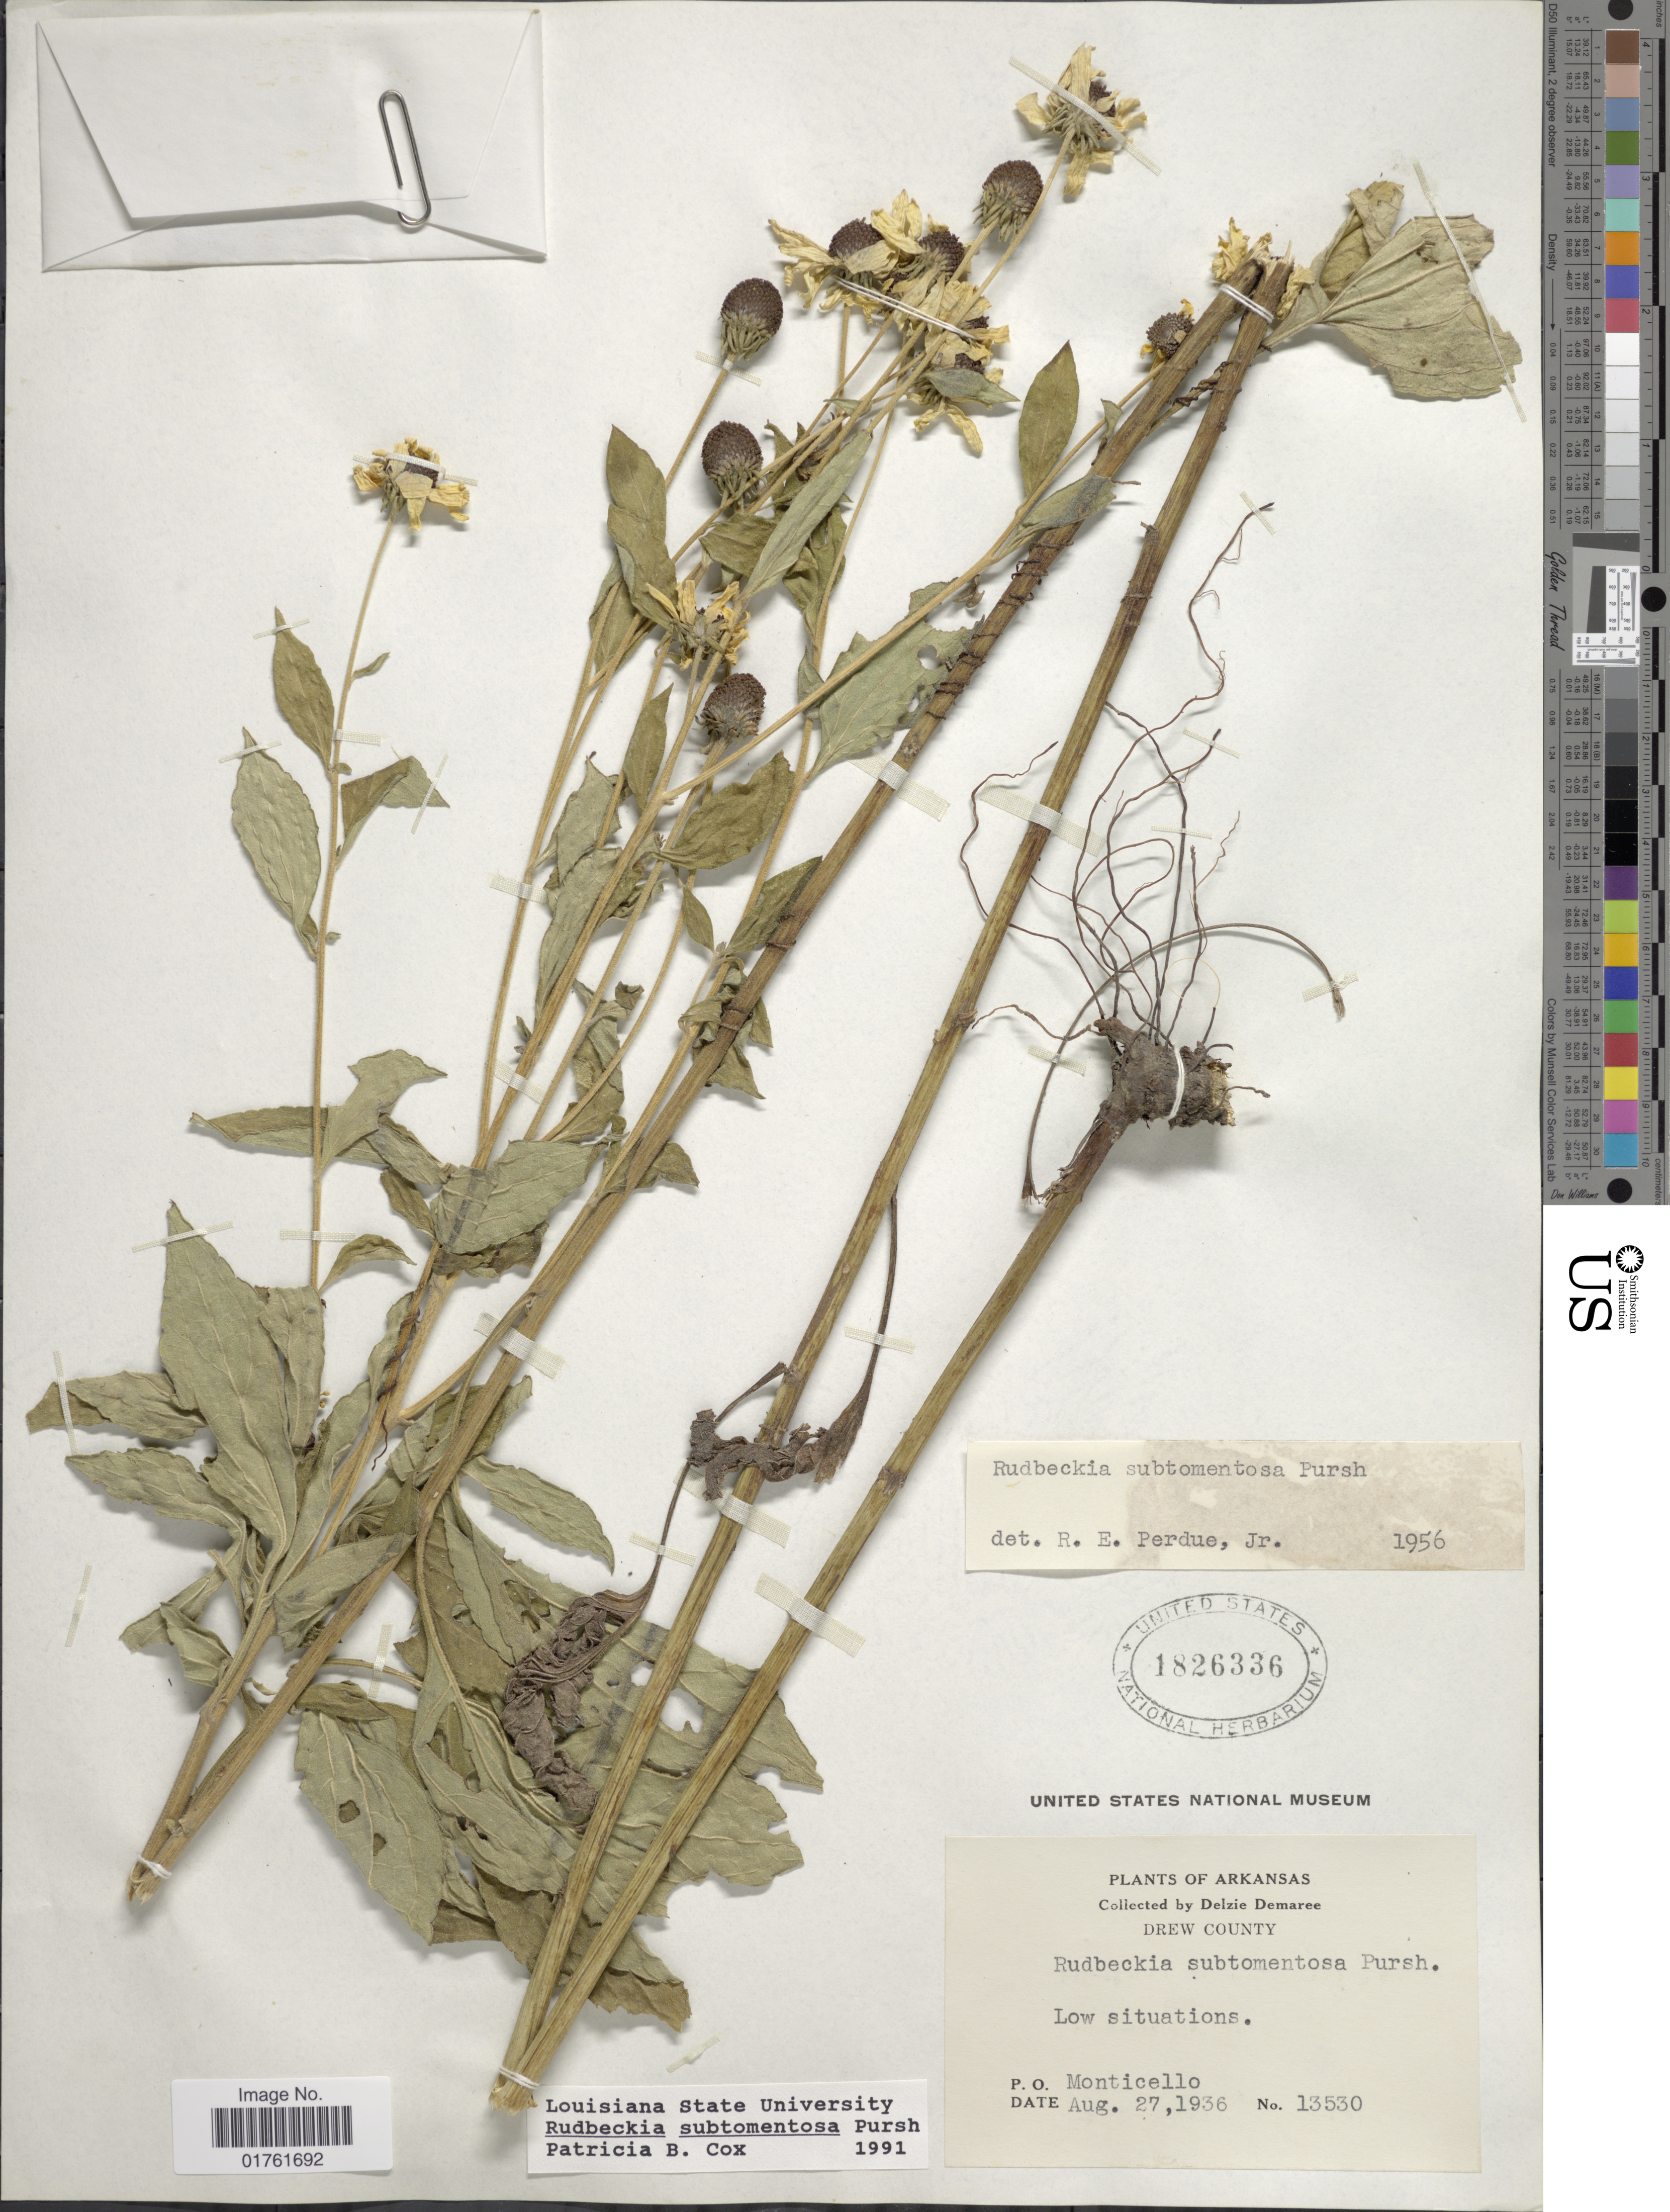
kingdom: Plantae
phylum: Tracheophyta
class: Magnoliopsida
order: Asterales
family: Asteraceae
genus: Rudbeckia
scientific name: Rudbeckia subtomentosa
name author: Pursh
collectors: D. Demaree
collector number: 13530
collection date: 1936-08-27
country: United States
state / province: Arkansas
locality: Drew County, Low situations, P.O. Monticello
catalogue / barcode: US 1826336